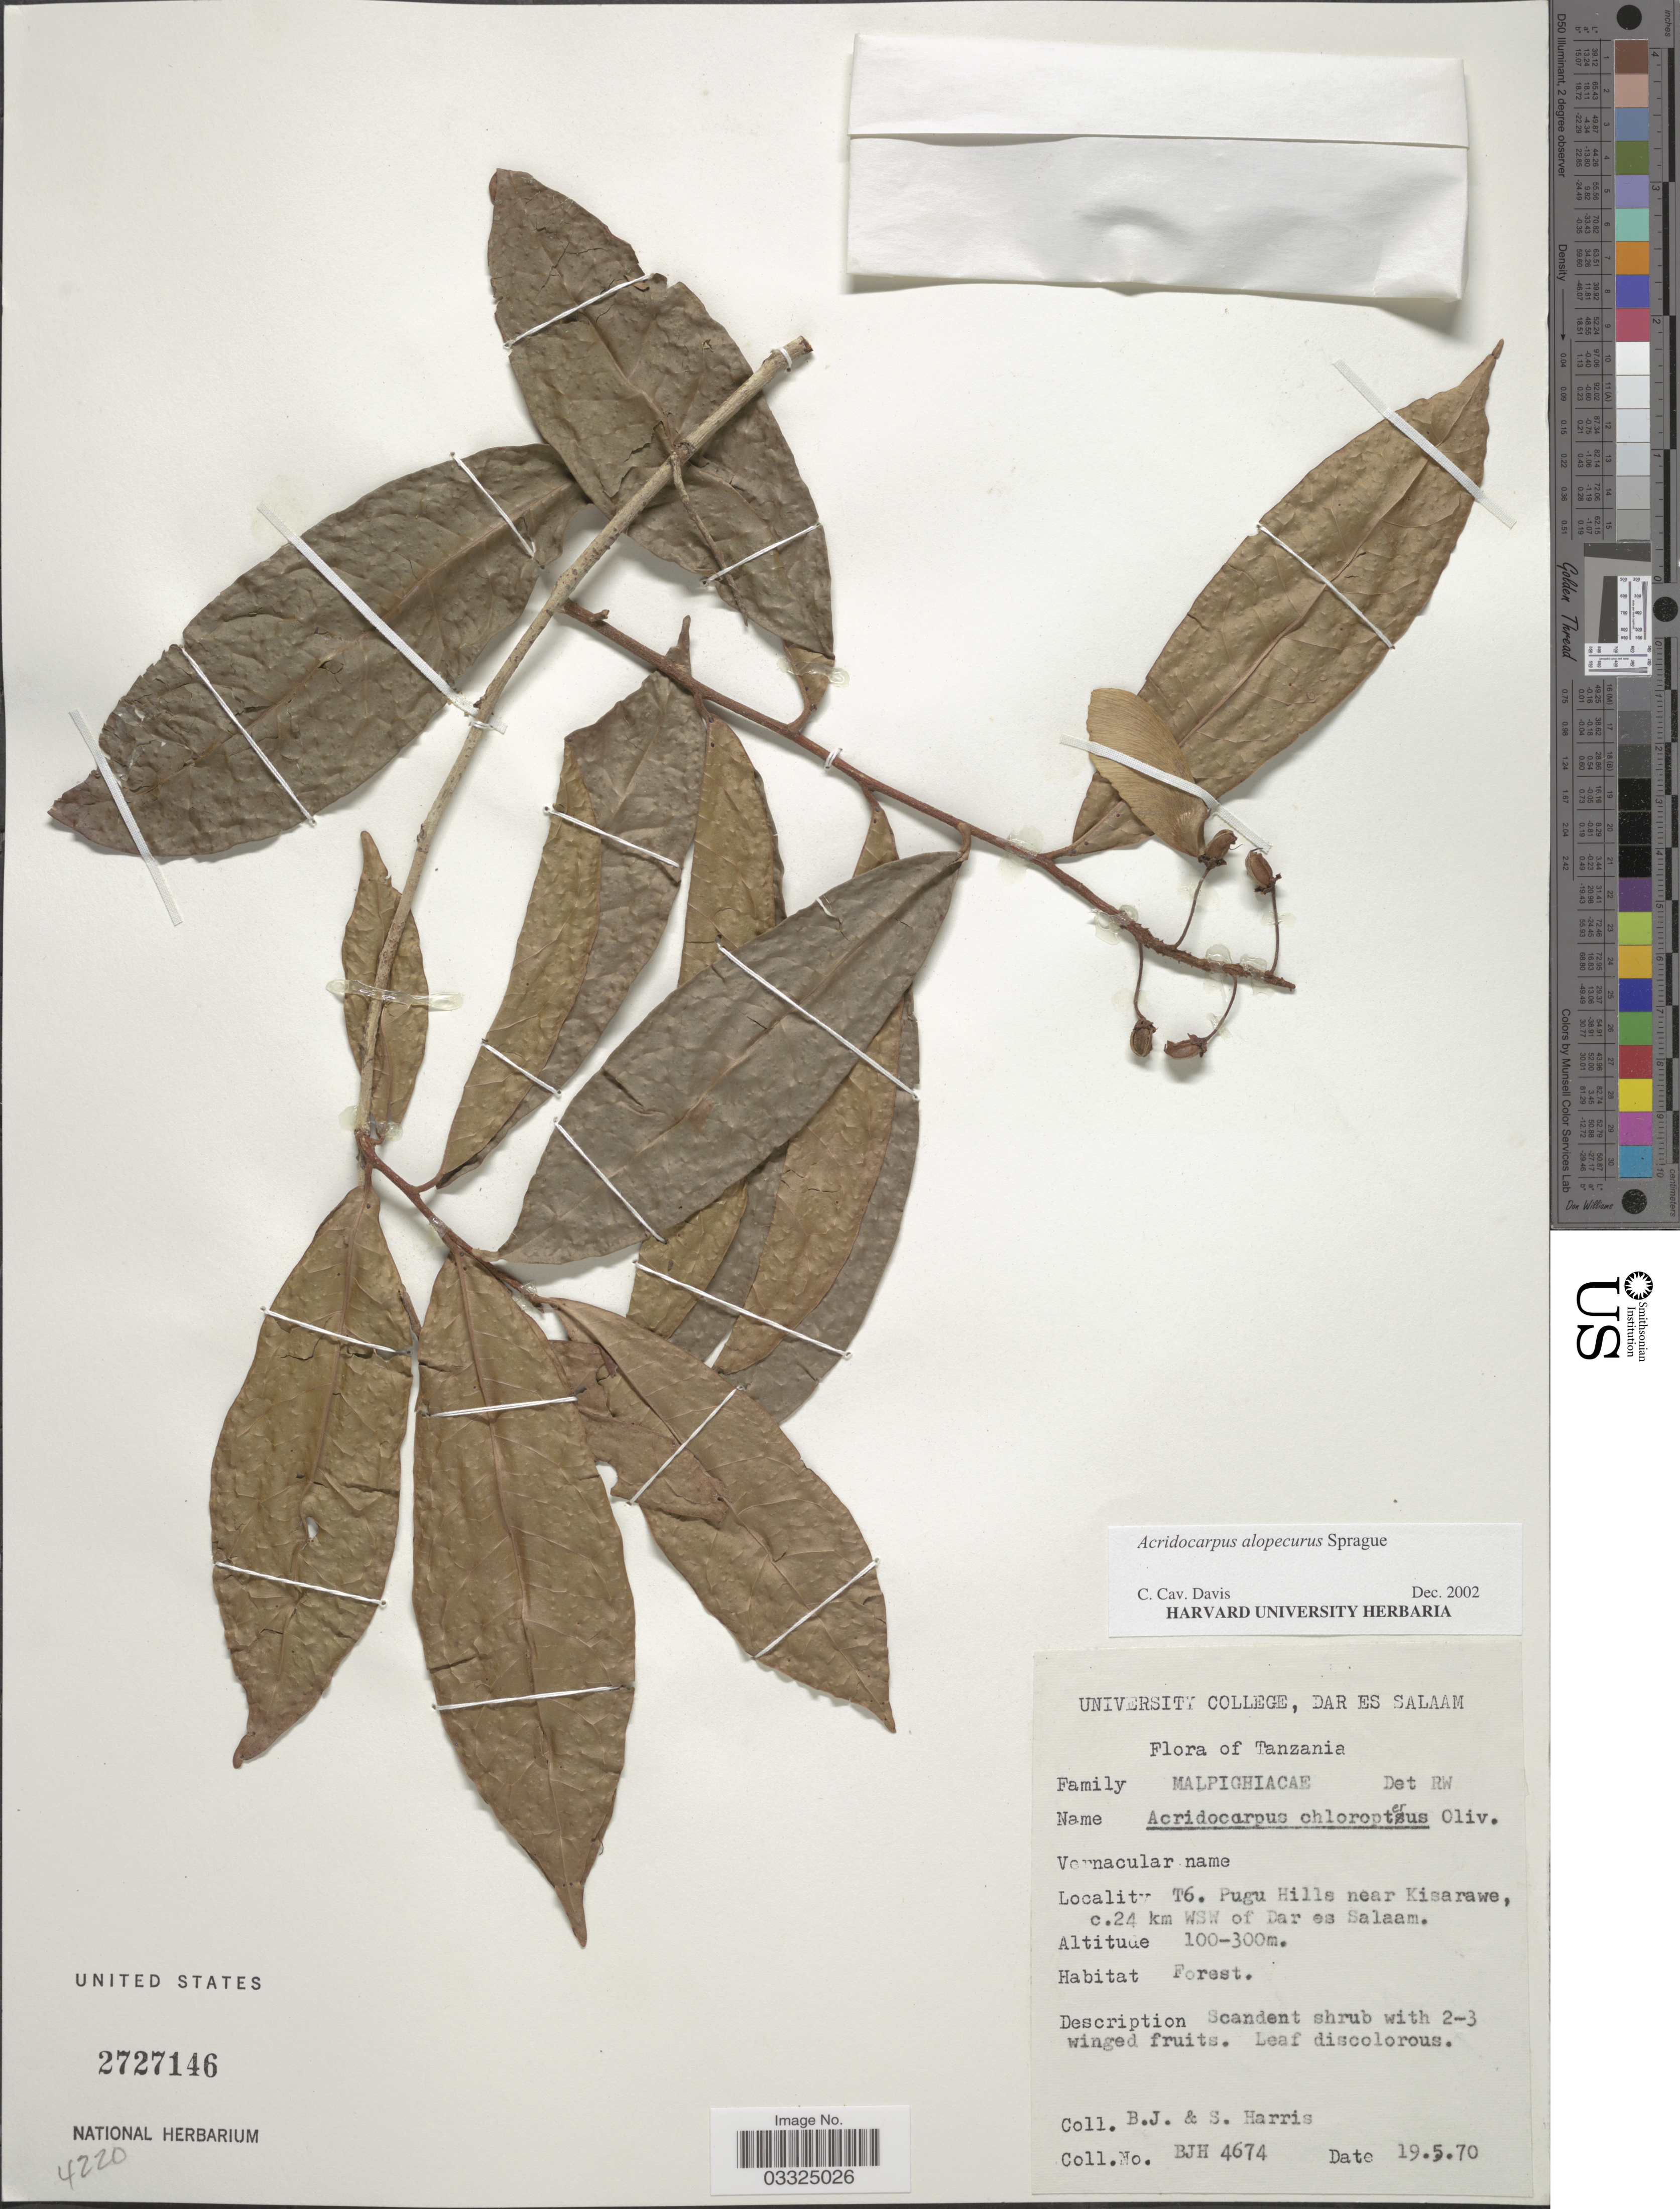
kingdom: Plantae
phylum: Tracheophyta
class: Magnoliopsida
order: Malpighiales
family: Malpighiaceae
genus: Acridocarpus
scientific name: Acridocarpus alopecurus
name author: Sprague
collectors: B. J. Harris & S. Harris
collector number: BJH 4674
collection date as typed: Transcribed d/m/y: 19/5/70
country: Tanzania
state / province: Dar es Salaam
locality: T6. Pugu Hills near Kisarawe, c.24 km WSW of Dar es Salaam.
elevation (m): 100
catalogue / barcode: US 2727146